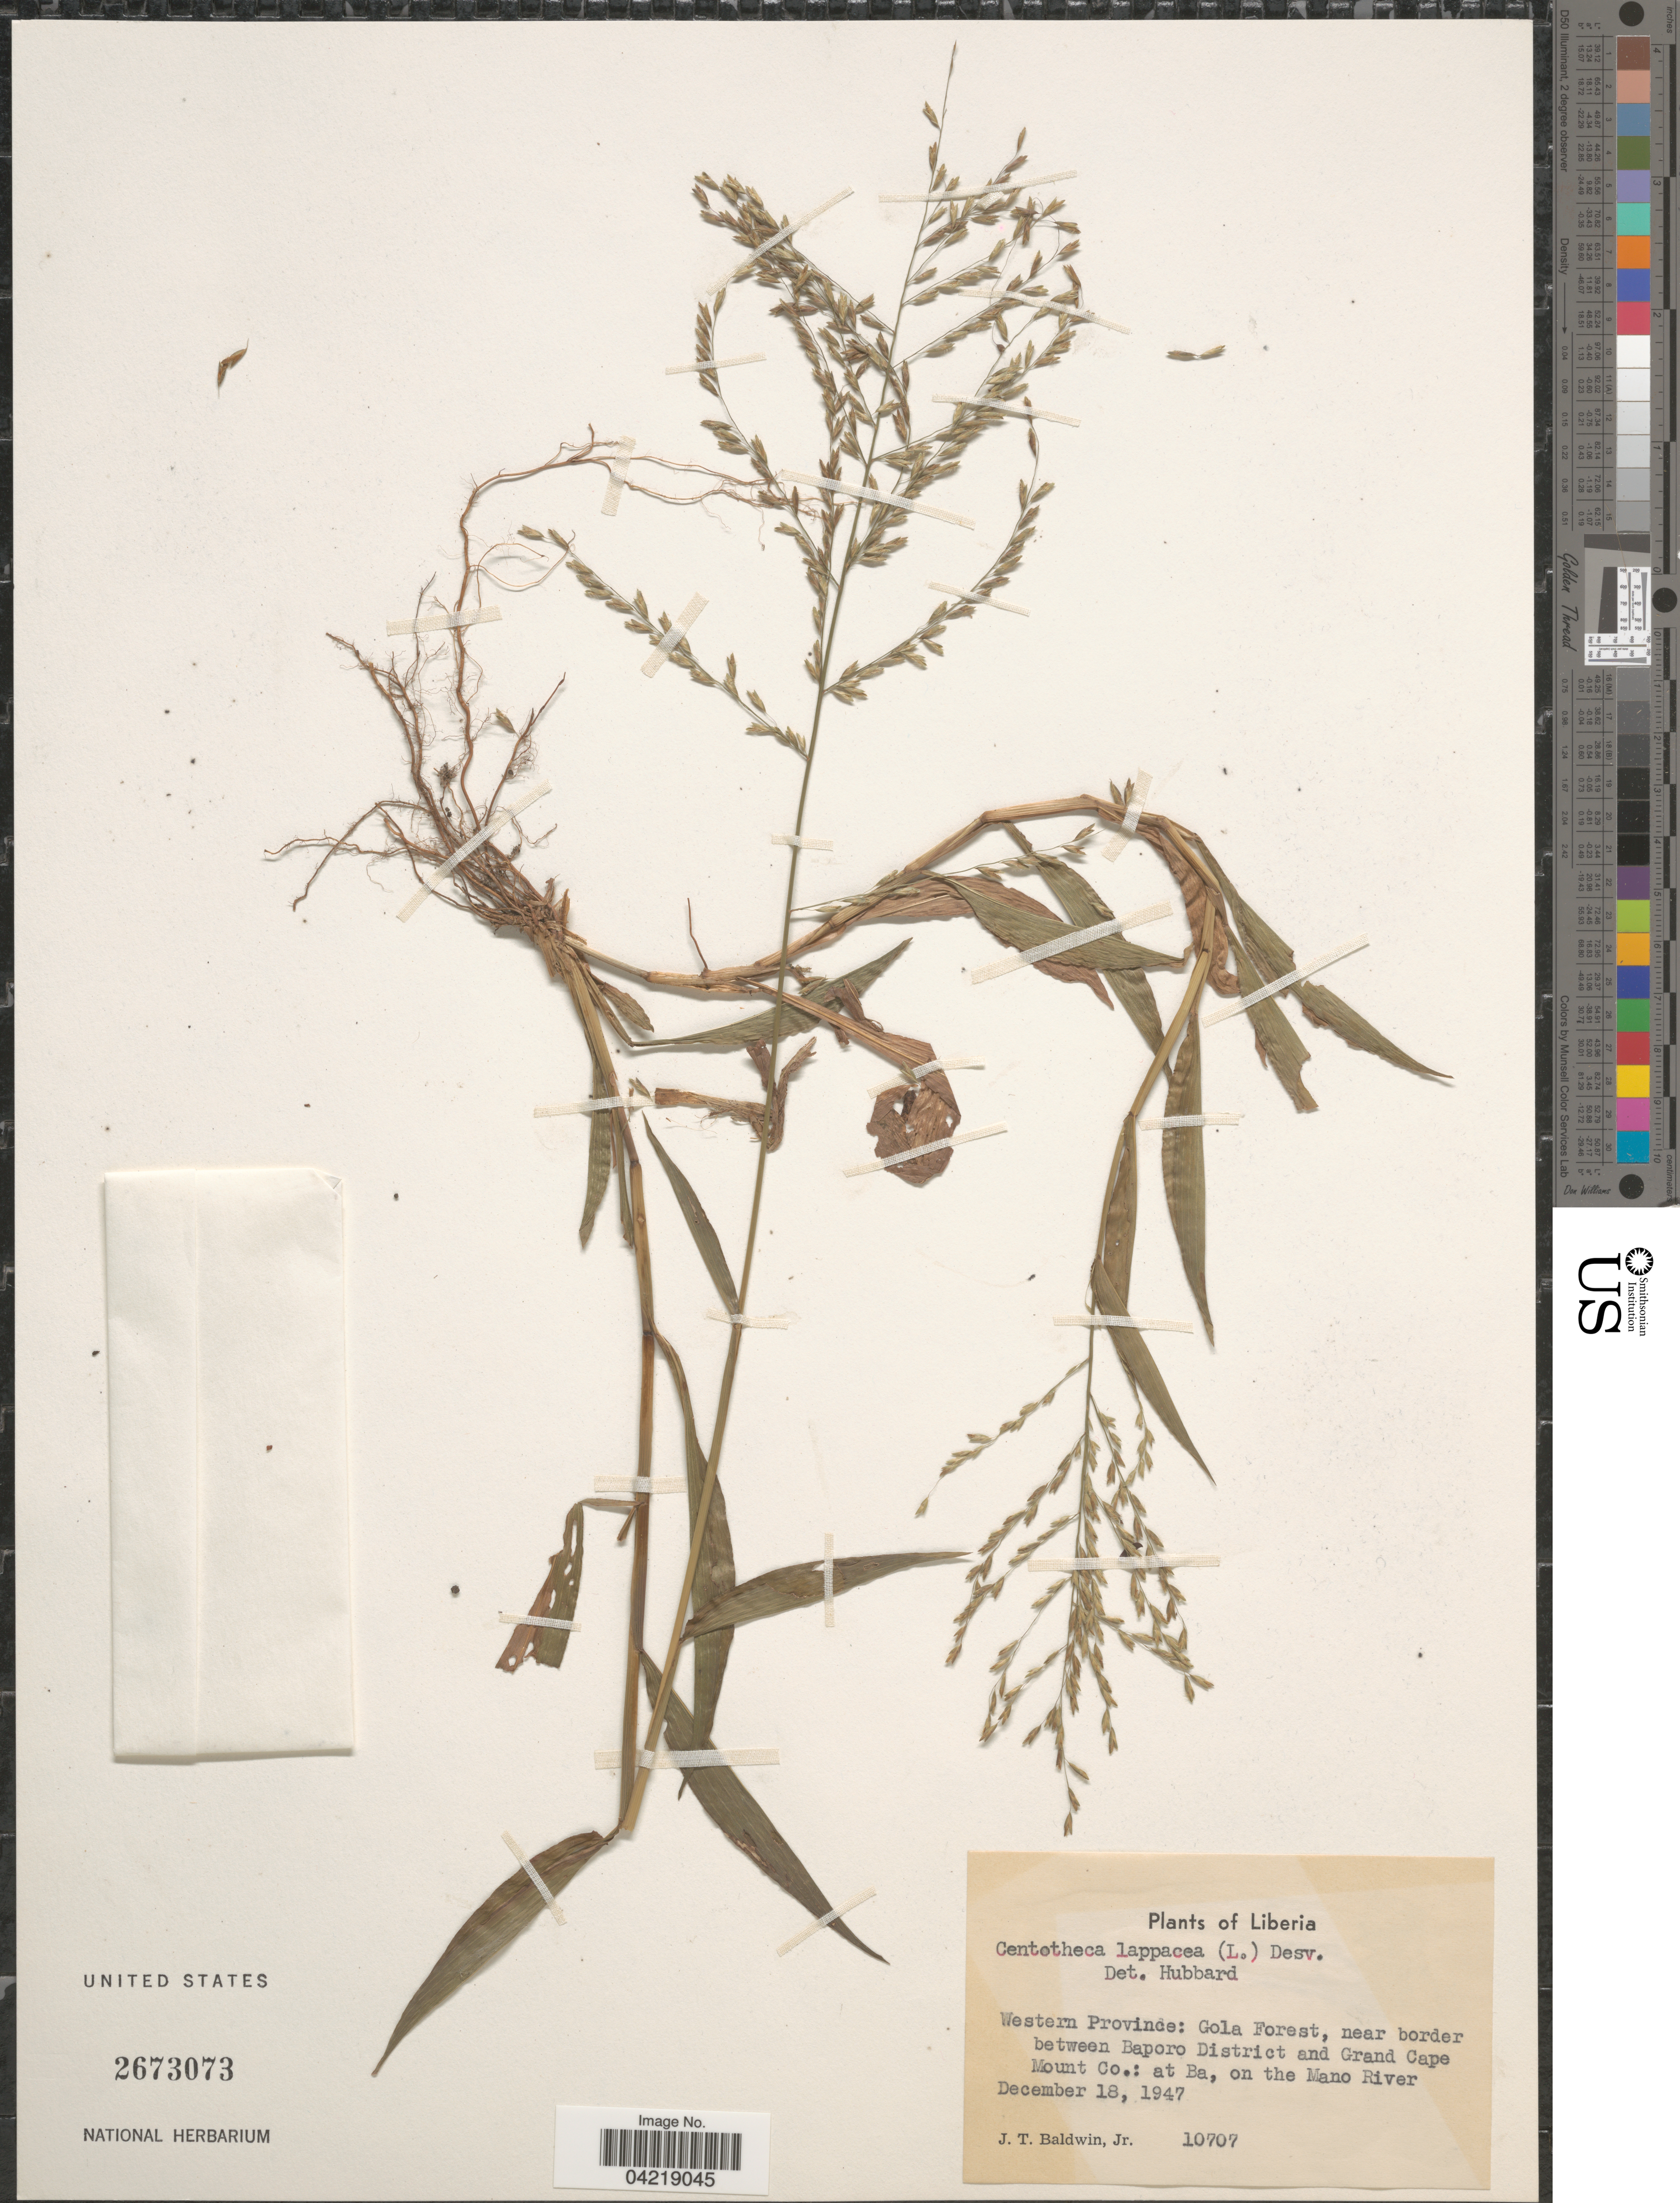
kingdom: Plantae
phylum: Tracheophyta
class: Liliopsida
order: Poales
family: Poaceae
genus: Centotheca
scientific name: Centotheca lappacea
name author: (L.) Desv.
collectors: J. T. Baldwin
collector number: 10707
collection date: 1947-12-18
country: Liberia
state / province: Grand Cape Mount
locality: Western Province: Gola Forest, near border between Baporo District and Grand Cape Mount Co.: at Ba, on the Mano River.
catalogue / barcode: US 2673073